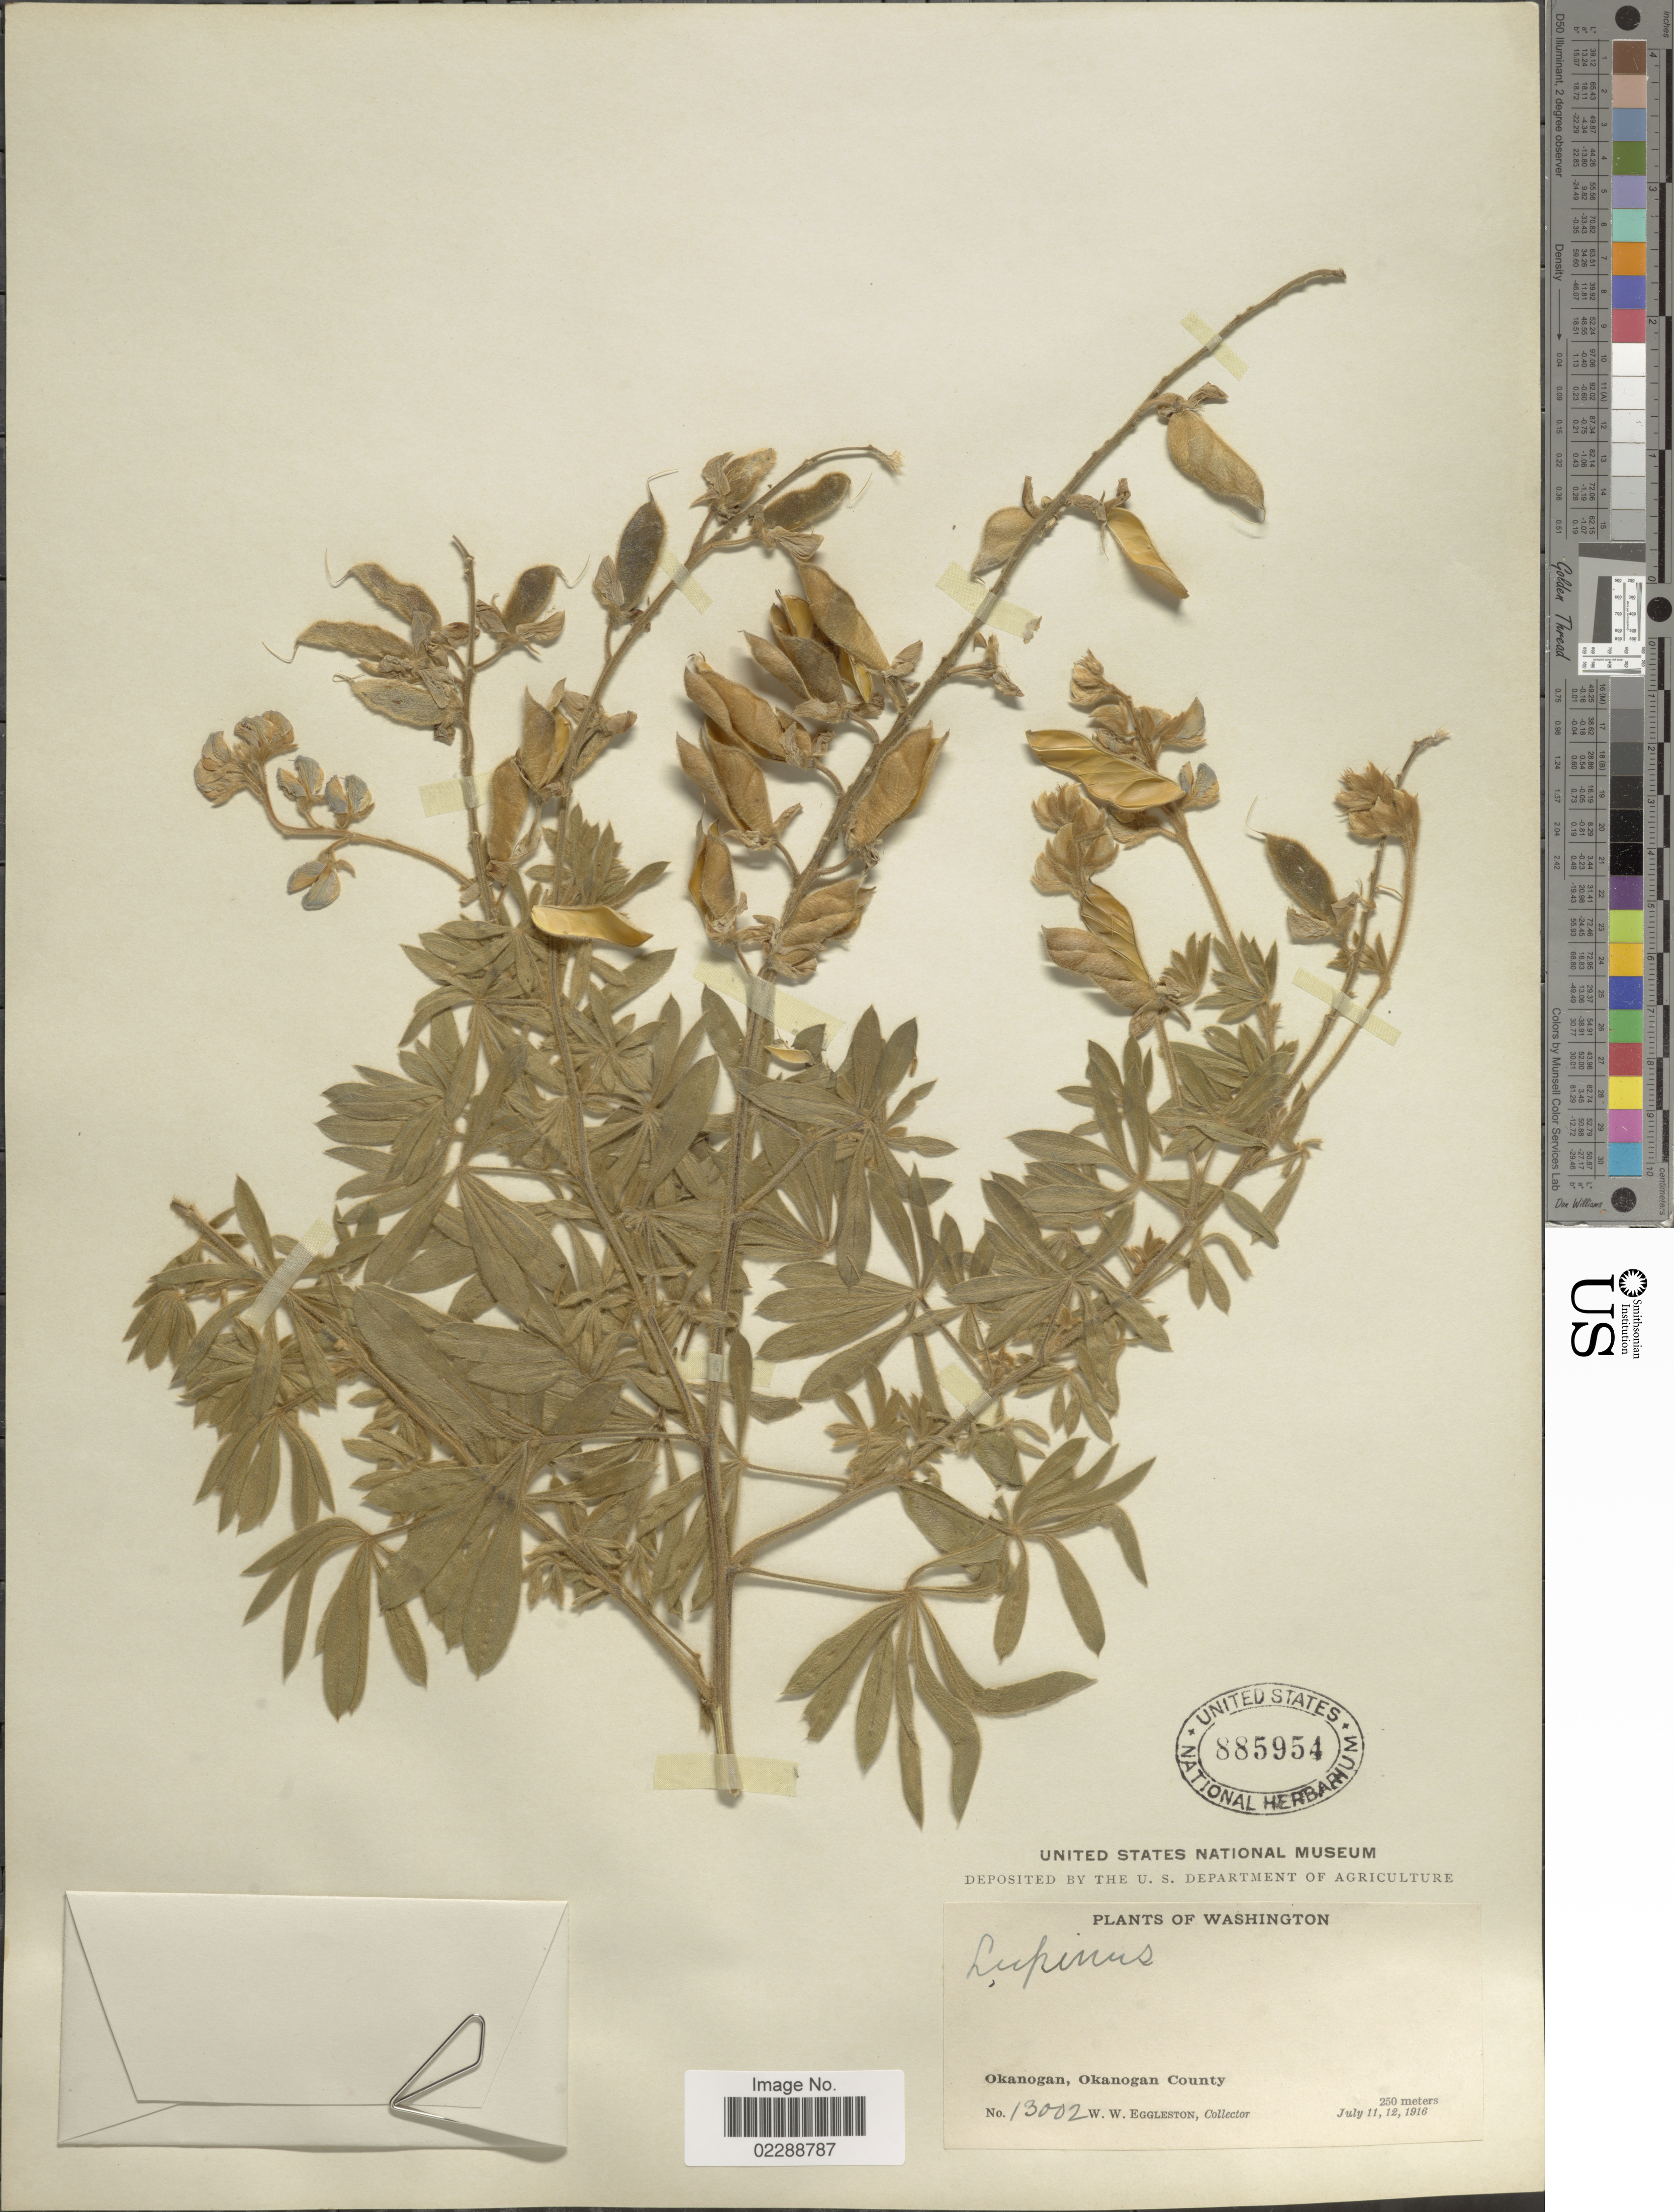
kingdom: Plantae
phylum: Tracheophyta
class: Magnoliopsida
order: Fabales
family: Fabaceae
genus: Lupinus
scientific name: Lupinus sp.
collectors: W. W. Eggleston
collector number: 13002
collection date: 1916-07-11/1916-07-12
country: United States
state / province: Washington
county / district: Okanogan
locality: Okanogan, Okanogan County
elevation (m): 250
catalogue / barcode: US 885954